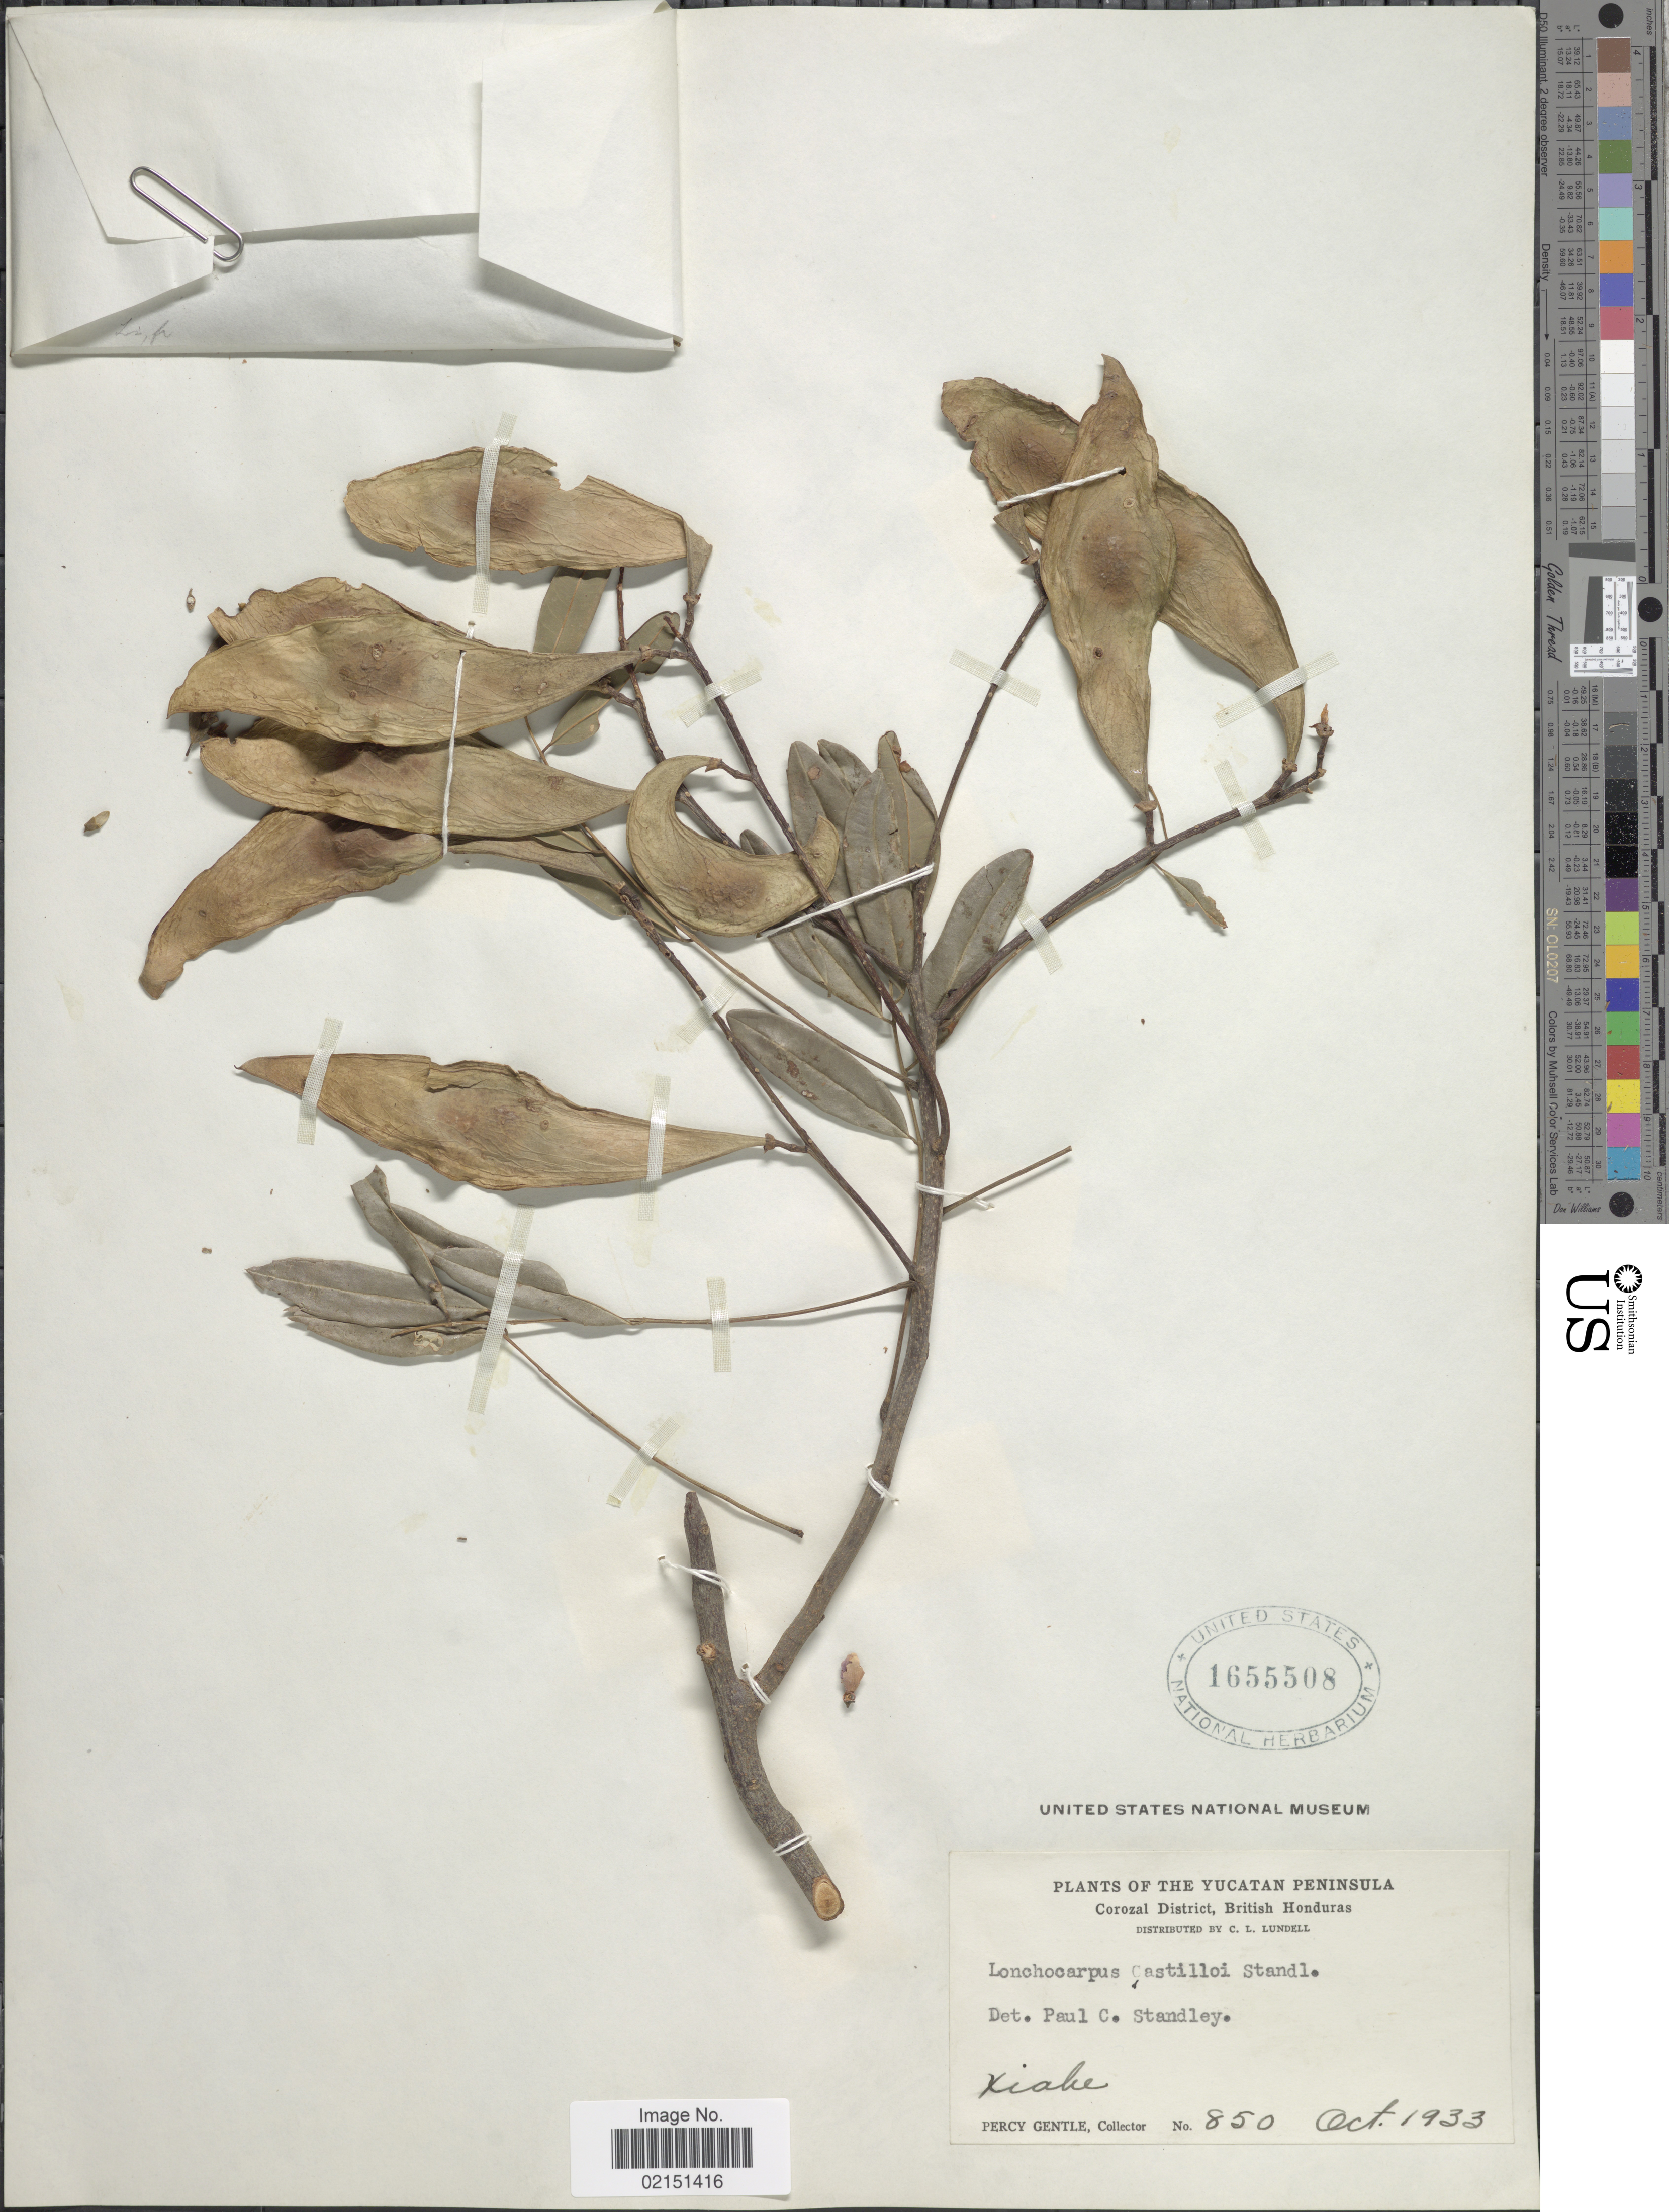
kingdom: Plantae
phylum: Tracheophyta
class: Magnoliopsida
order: Fabales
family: Fabaceae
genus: Lonchocarpus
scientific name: Lonchocarpus castilloi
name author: Standl.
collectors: P. H. Gentle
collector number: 850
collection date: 1933-10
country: Belize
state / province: Corozal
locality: Corozal District, British Honduras, Xiake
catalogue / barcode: US 1655508